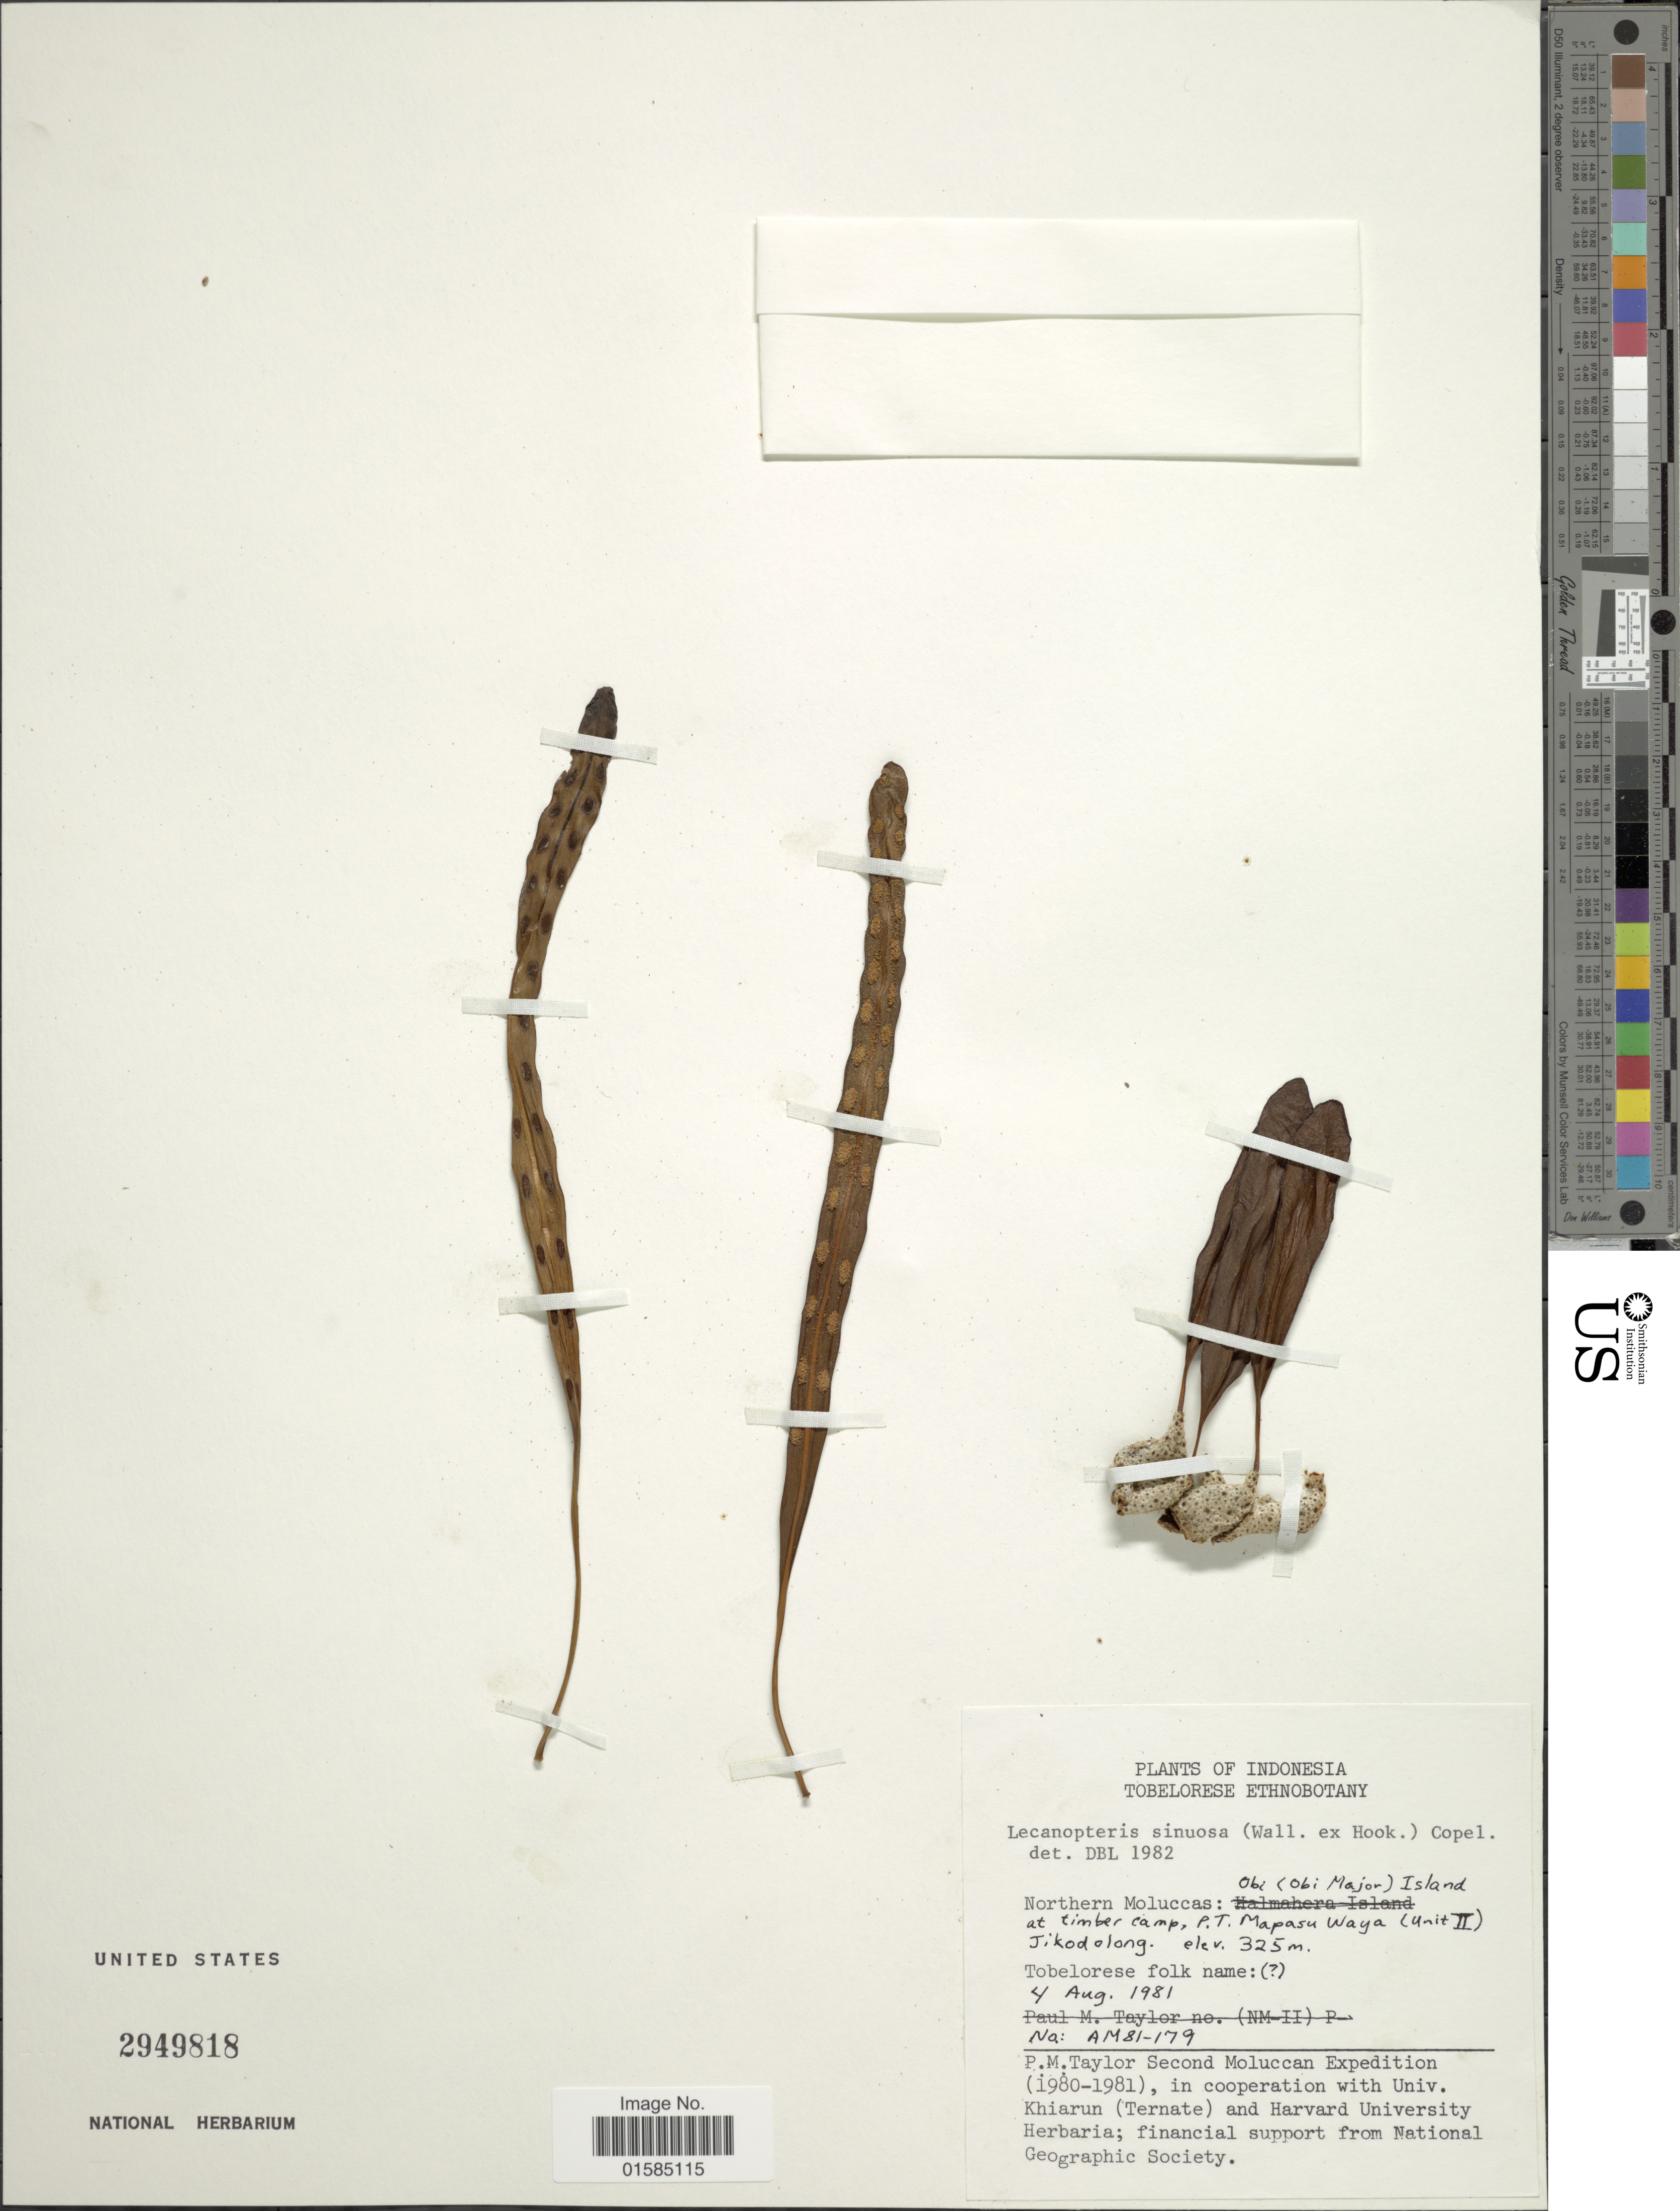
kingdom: Plantae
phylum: Tracheophyta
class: Polypodiopsida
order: Polypodiales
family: Polypodiaceae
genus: Lecanopteris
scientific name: Lecanopteris sinuosa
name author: (Wall. ex Hook.) Copel.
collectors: P. Taylor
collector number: AM 81-179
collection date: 1981-08-04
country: Indonesia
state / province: Maluku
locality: Indonesia, Northern Moluccas: Obi (Obi Major) Island at timber camp, P. T. Mapasu Waya (unit II) Jikodolong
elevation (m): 325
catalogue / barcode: US 2949818